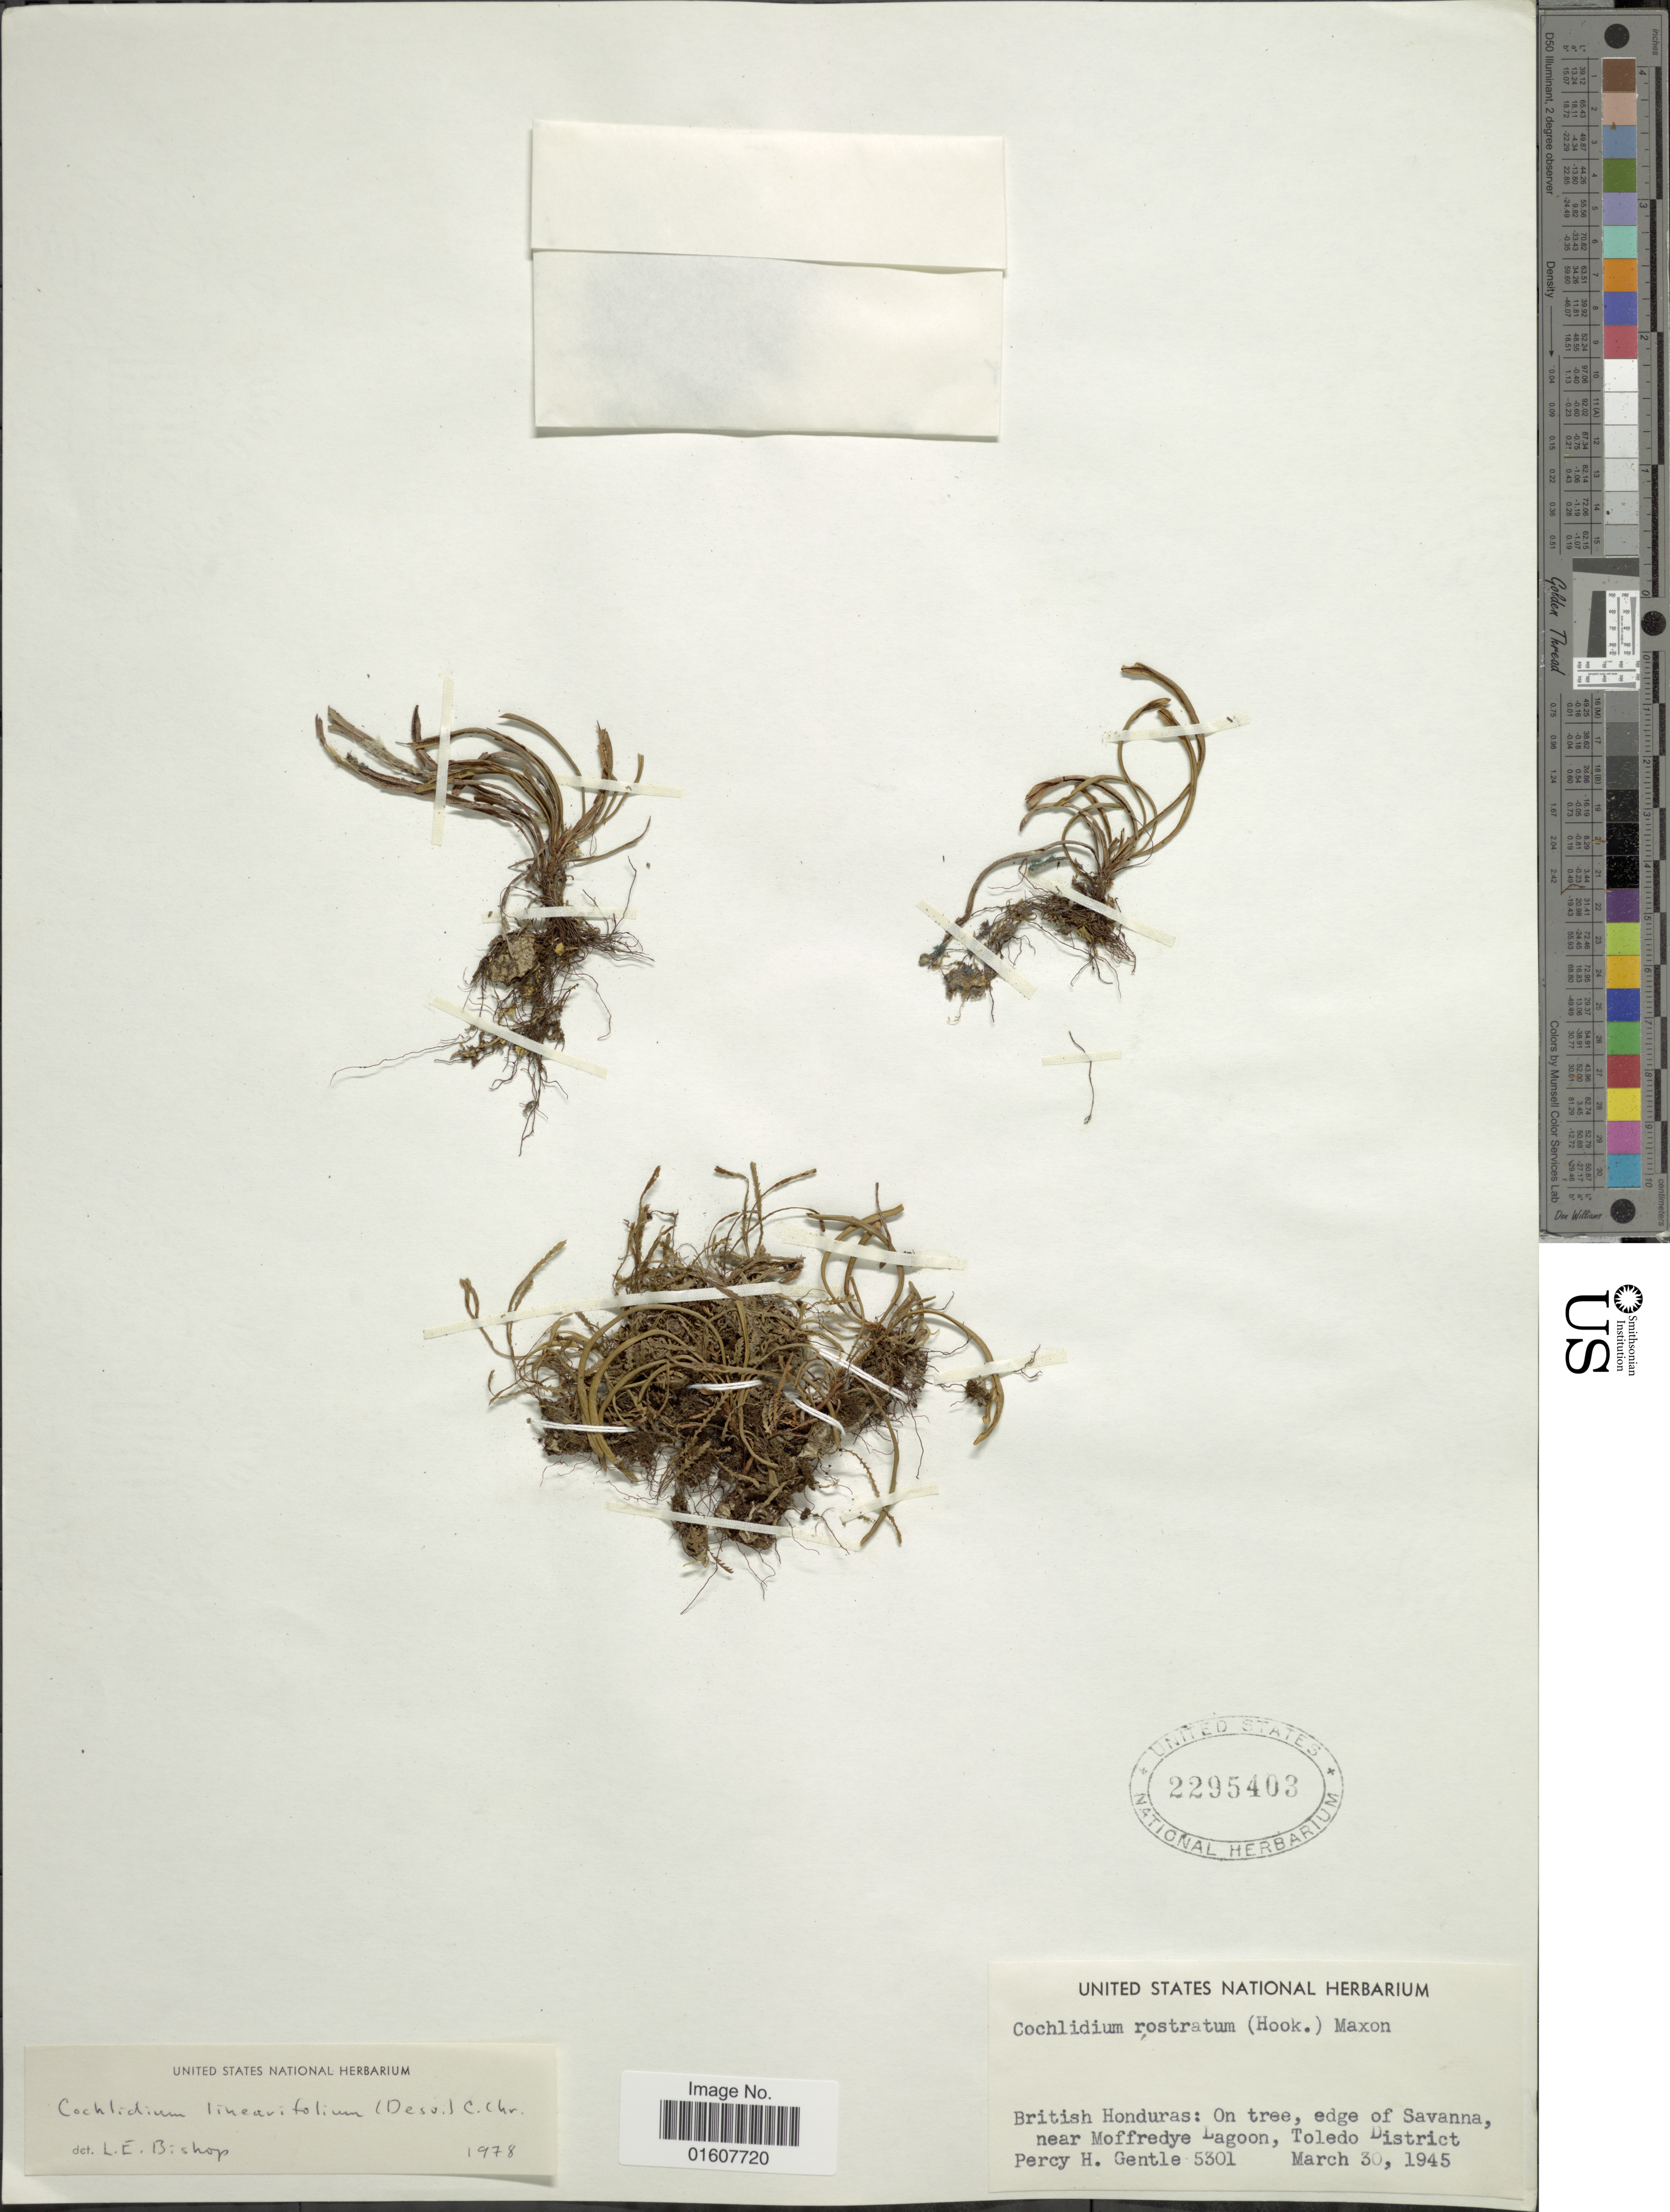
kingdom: Plantae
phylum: Tracheophyta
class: Polypodiopsida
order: Polypodiales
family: Polypodiaceae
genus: Cochlidium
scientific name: Cochlidium linearifolium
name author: (Desv.) Maxon ex C. Chr.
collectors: P. H. Gentle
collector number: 5301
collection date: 1945-03-30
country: Belize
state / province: Toledo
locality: British Honduras: On tree, edge of Savanna, near Moffredye Lagoon, Toledo District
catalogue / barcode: US 2295403